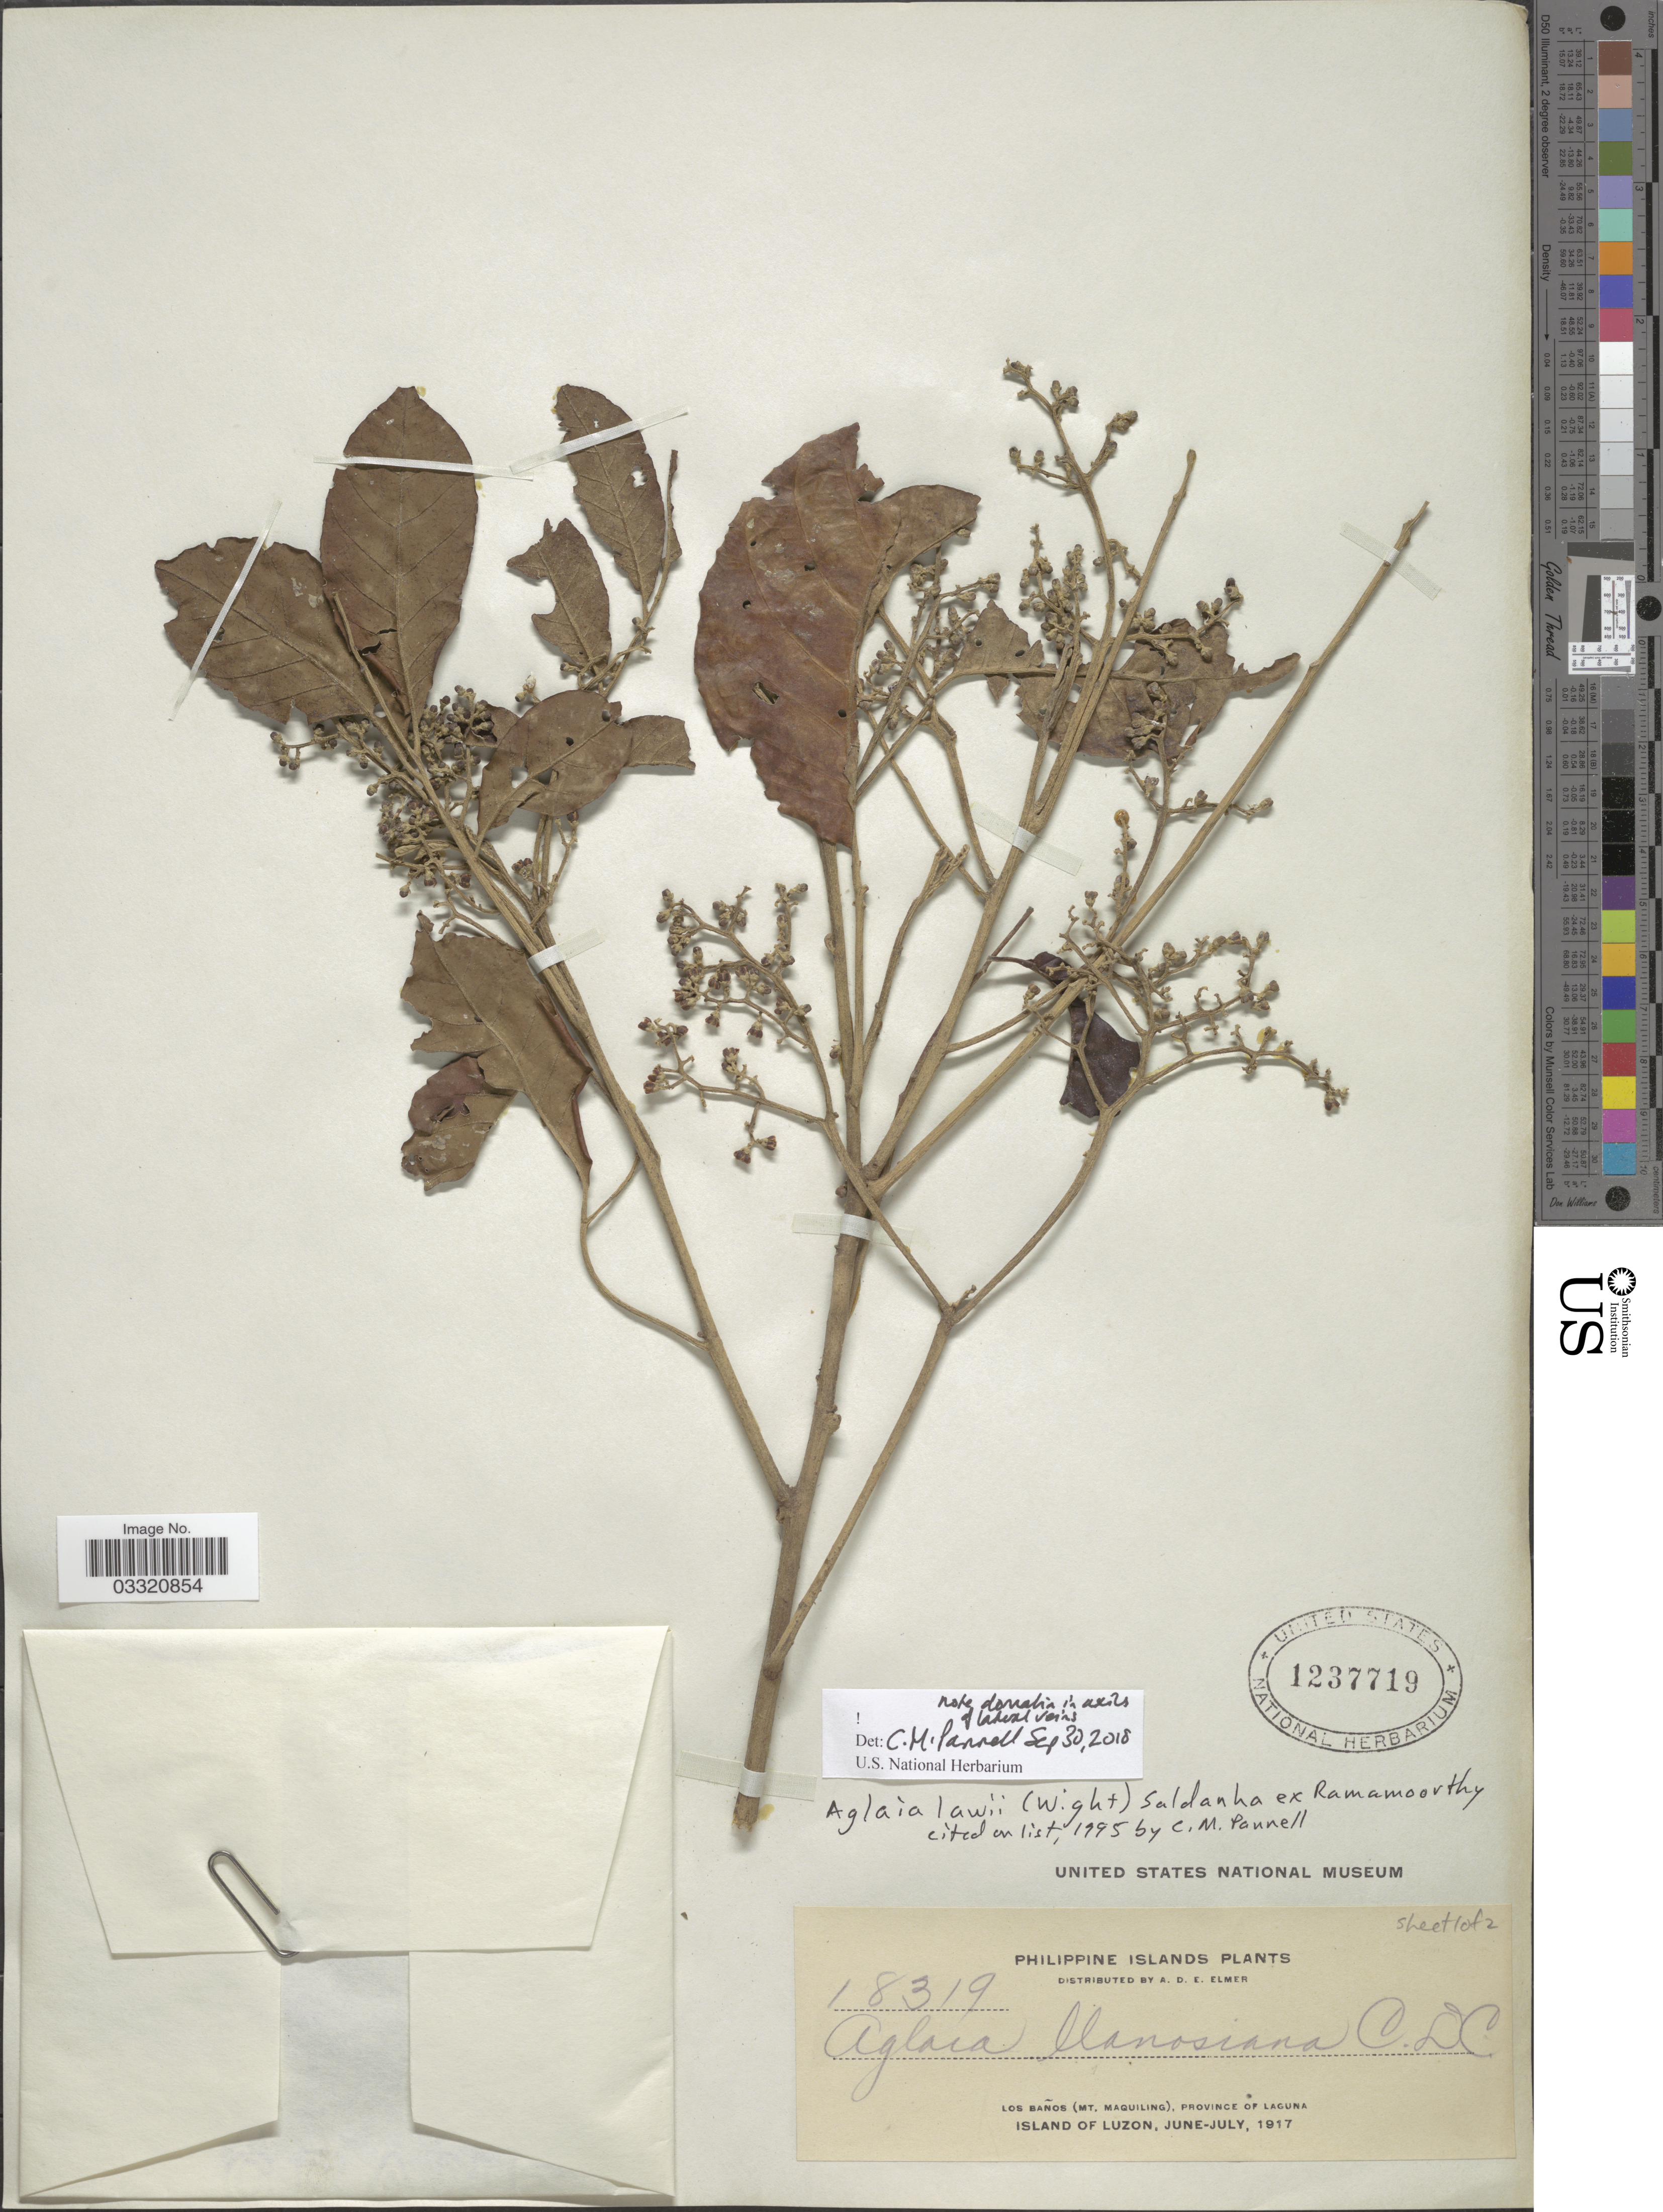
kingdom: Plantae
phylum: Tracheophyta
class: Magnoliopsida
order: Sapindales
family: Meliaceae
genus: Aglaia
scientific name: Aglaia lawii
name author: (Wight) C.J. Saldanha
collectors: A. D. E. Elmer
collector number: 18319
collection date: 1917-06/1917-07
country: Philippines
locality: Los Baños (Mt. Maquiling), Province of Laguna. Island of Luzon.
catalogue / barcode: US 1237719